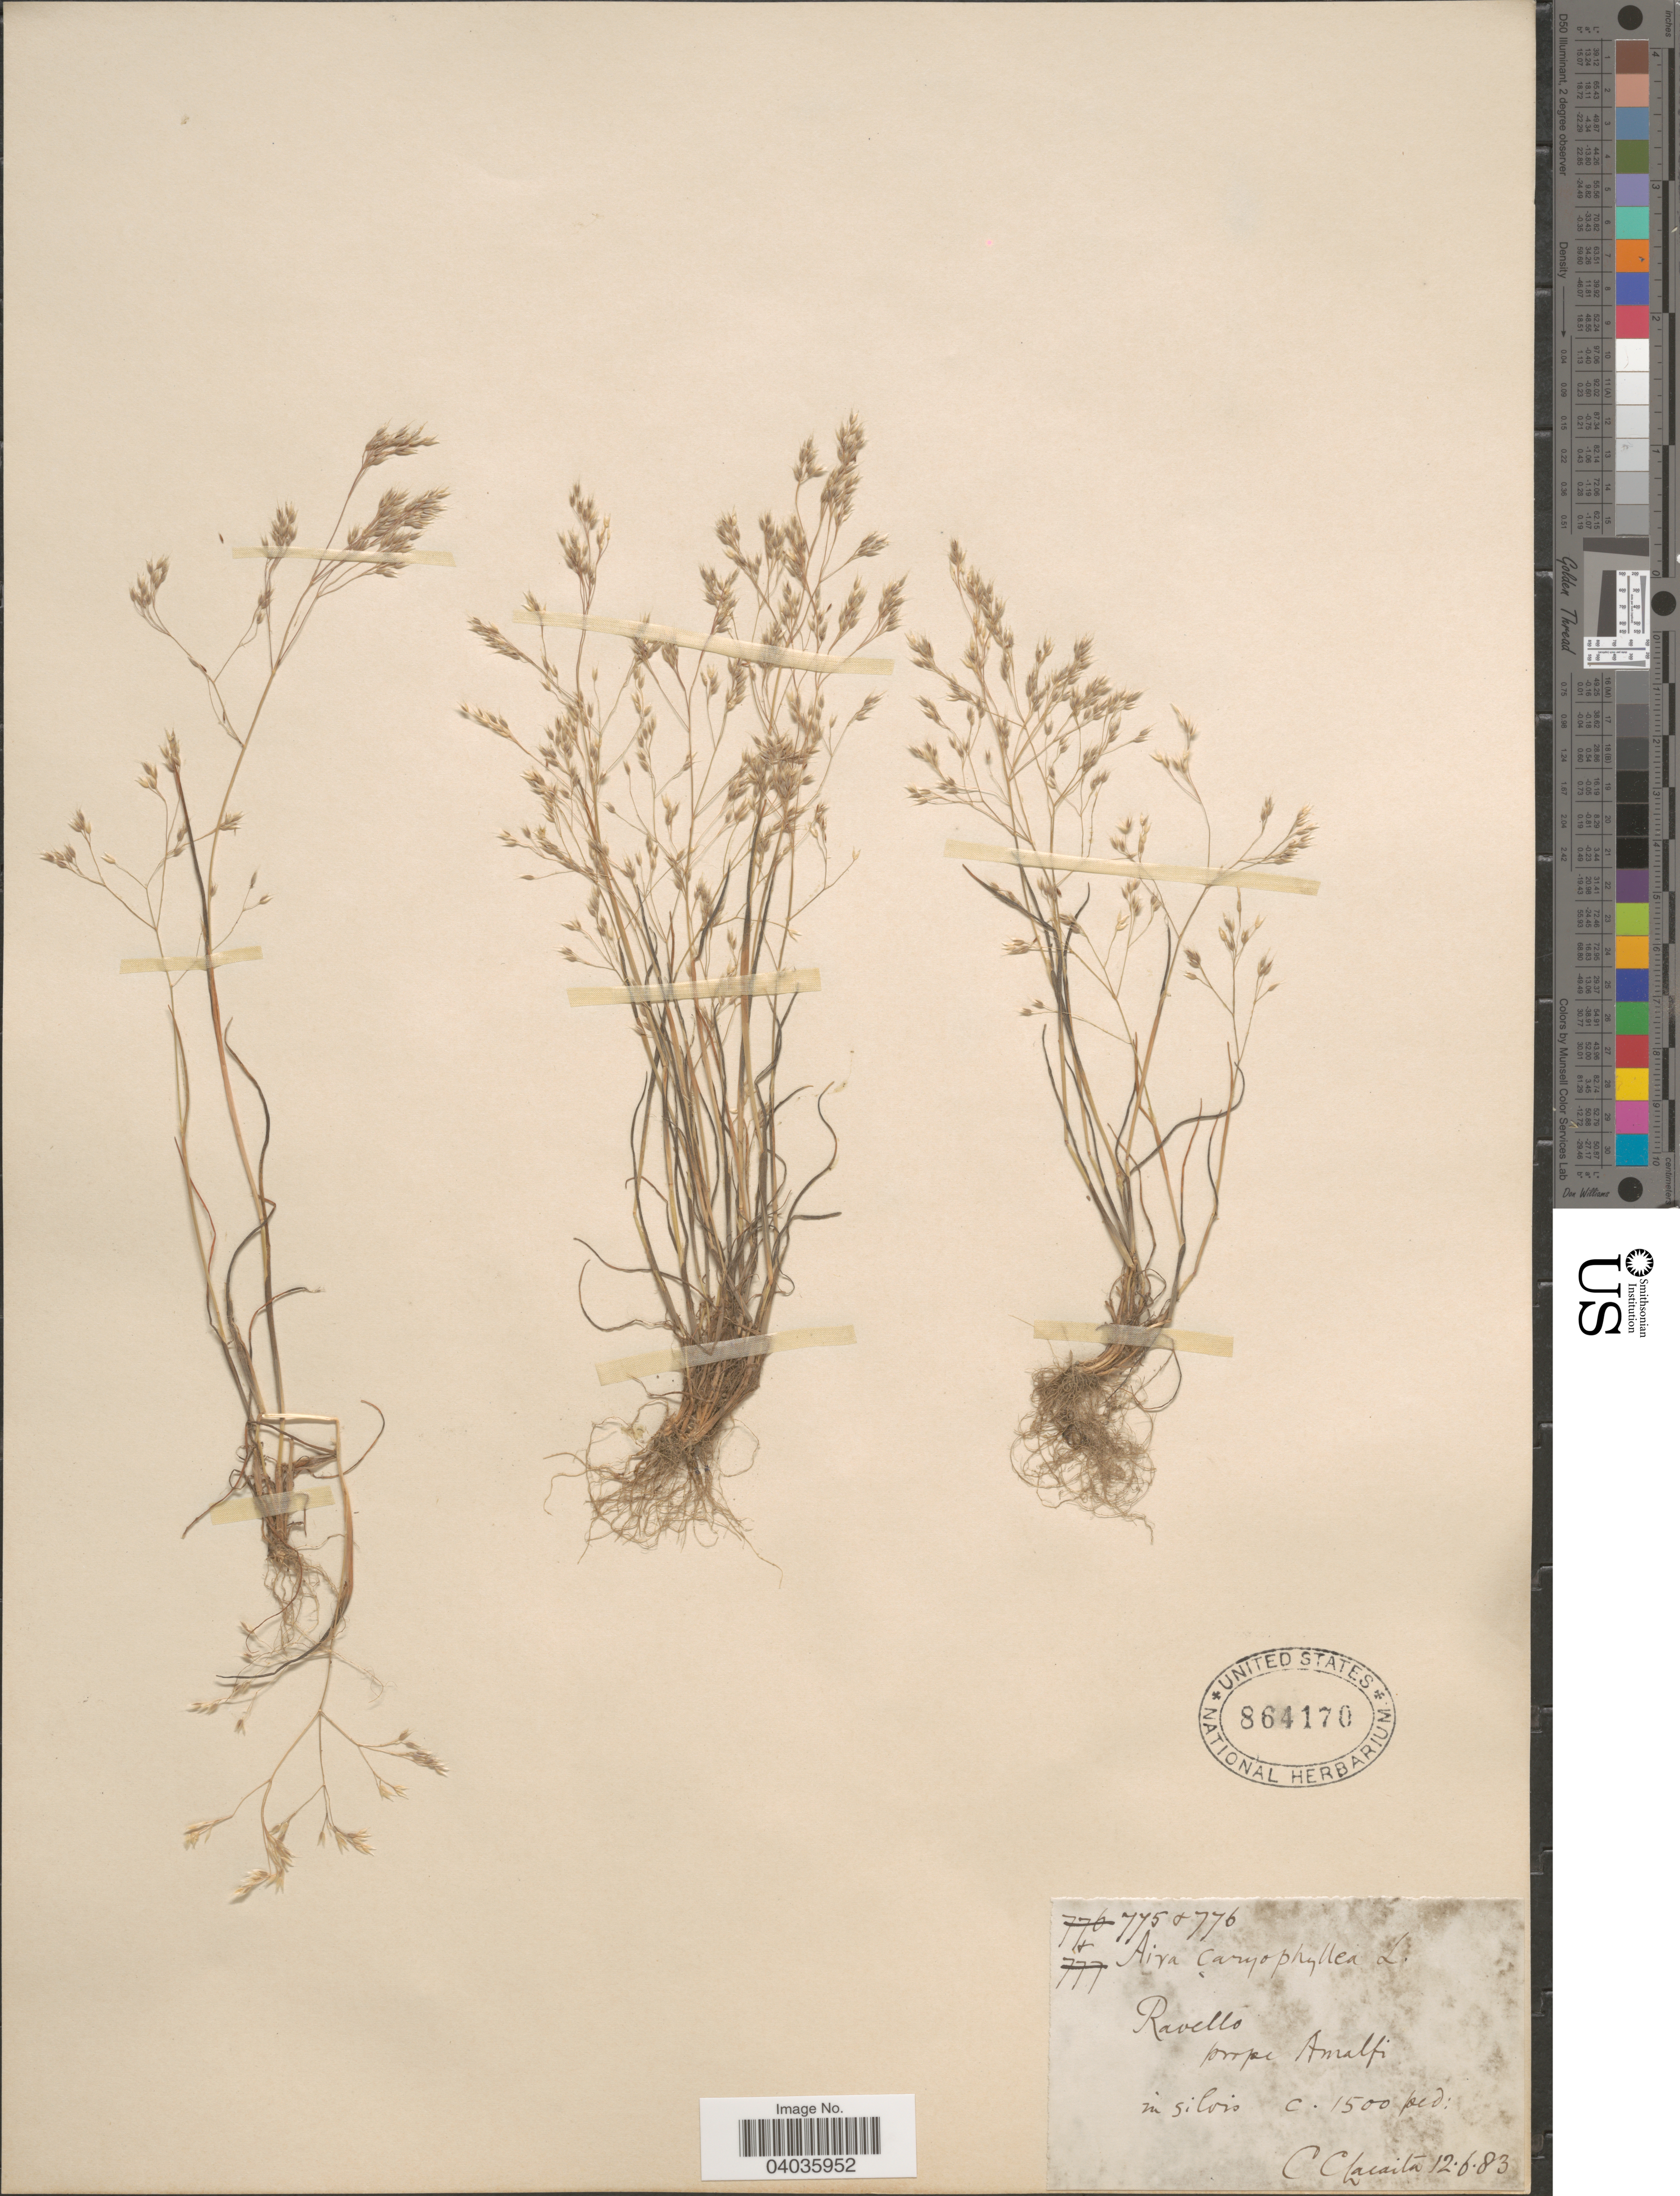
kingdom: Plantae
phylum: Tracheophyta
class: Liliopsida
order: Poales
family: Poaceae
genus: Aira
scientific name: Aira praecox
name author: L.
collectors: C. Lacaita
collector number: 775/776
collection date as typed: Transcribed d/m/y: 12/6/83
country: Italy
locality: Ravello prope Amalfi in silvis.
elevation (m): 457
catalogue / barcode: US 864170